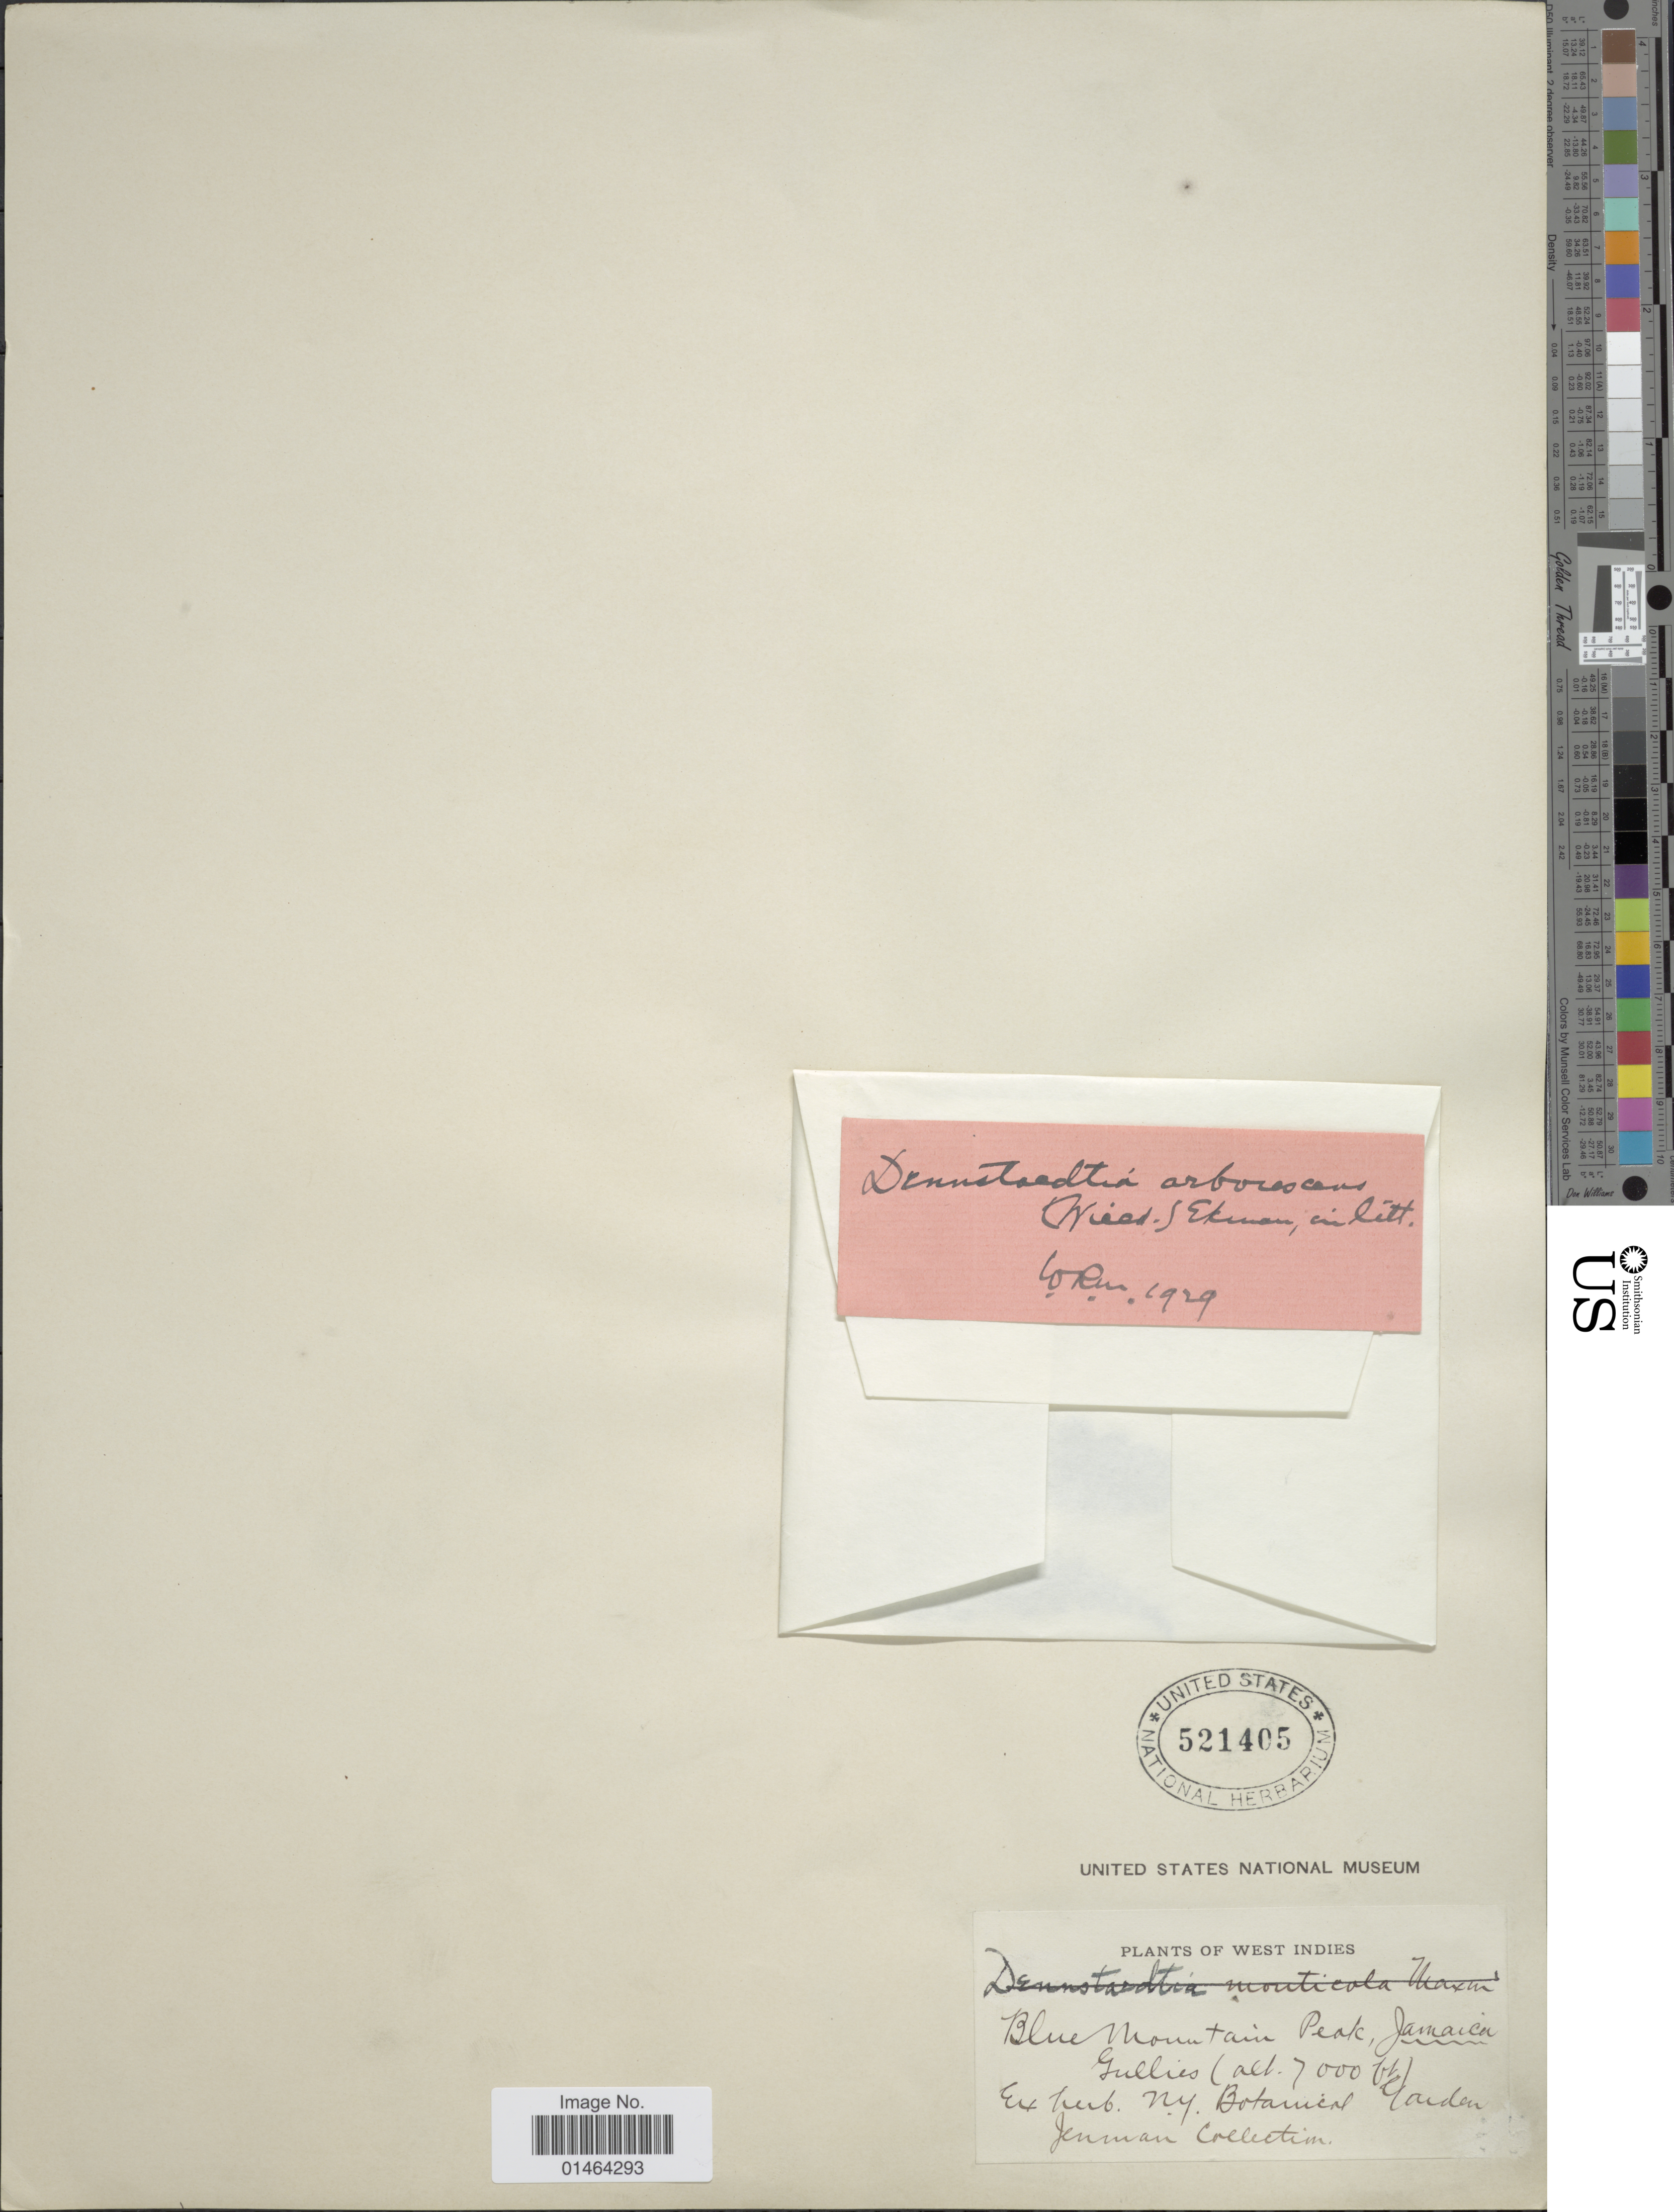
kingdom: Plantae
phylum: Tracheophyta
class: Polypodiopsida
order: Polypodiales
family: Dennstaedtiaceae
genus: Dennstaedtia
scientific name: Dennstaedtia arborescens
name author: (Willd.) Ekman ex Maxon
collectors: -. Jenman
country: Jamaica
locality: Blue Mountain Peak, Gullies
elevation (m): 2134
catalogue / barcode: US 521405